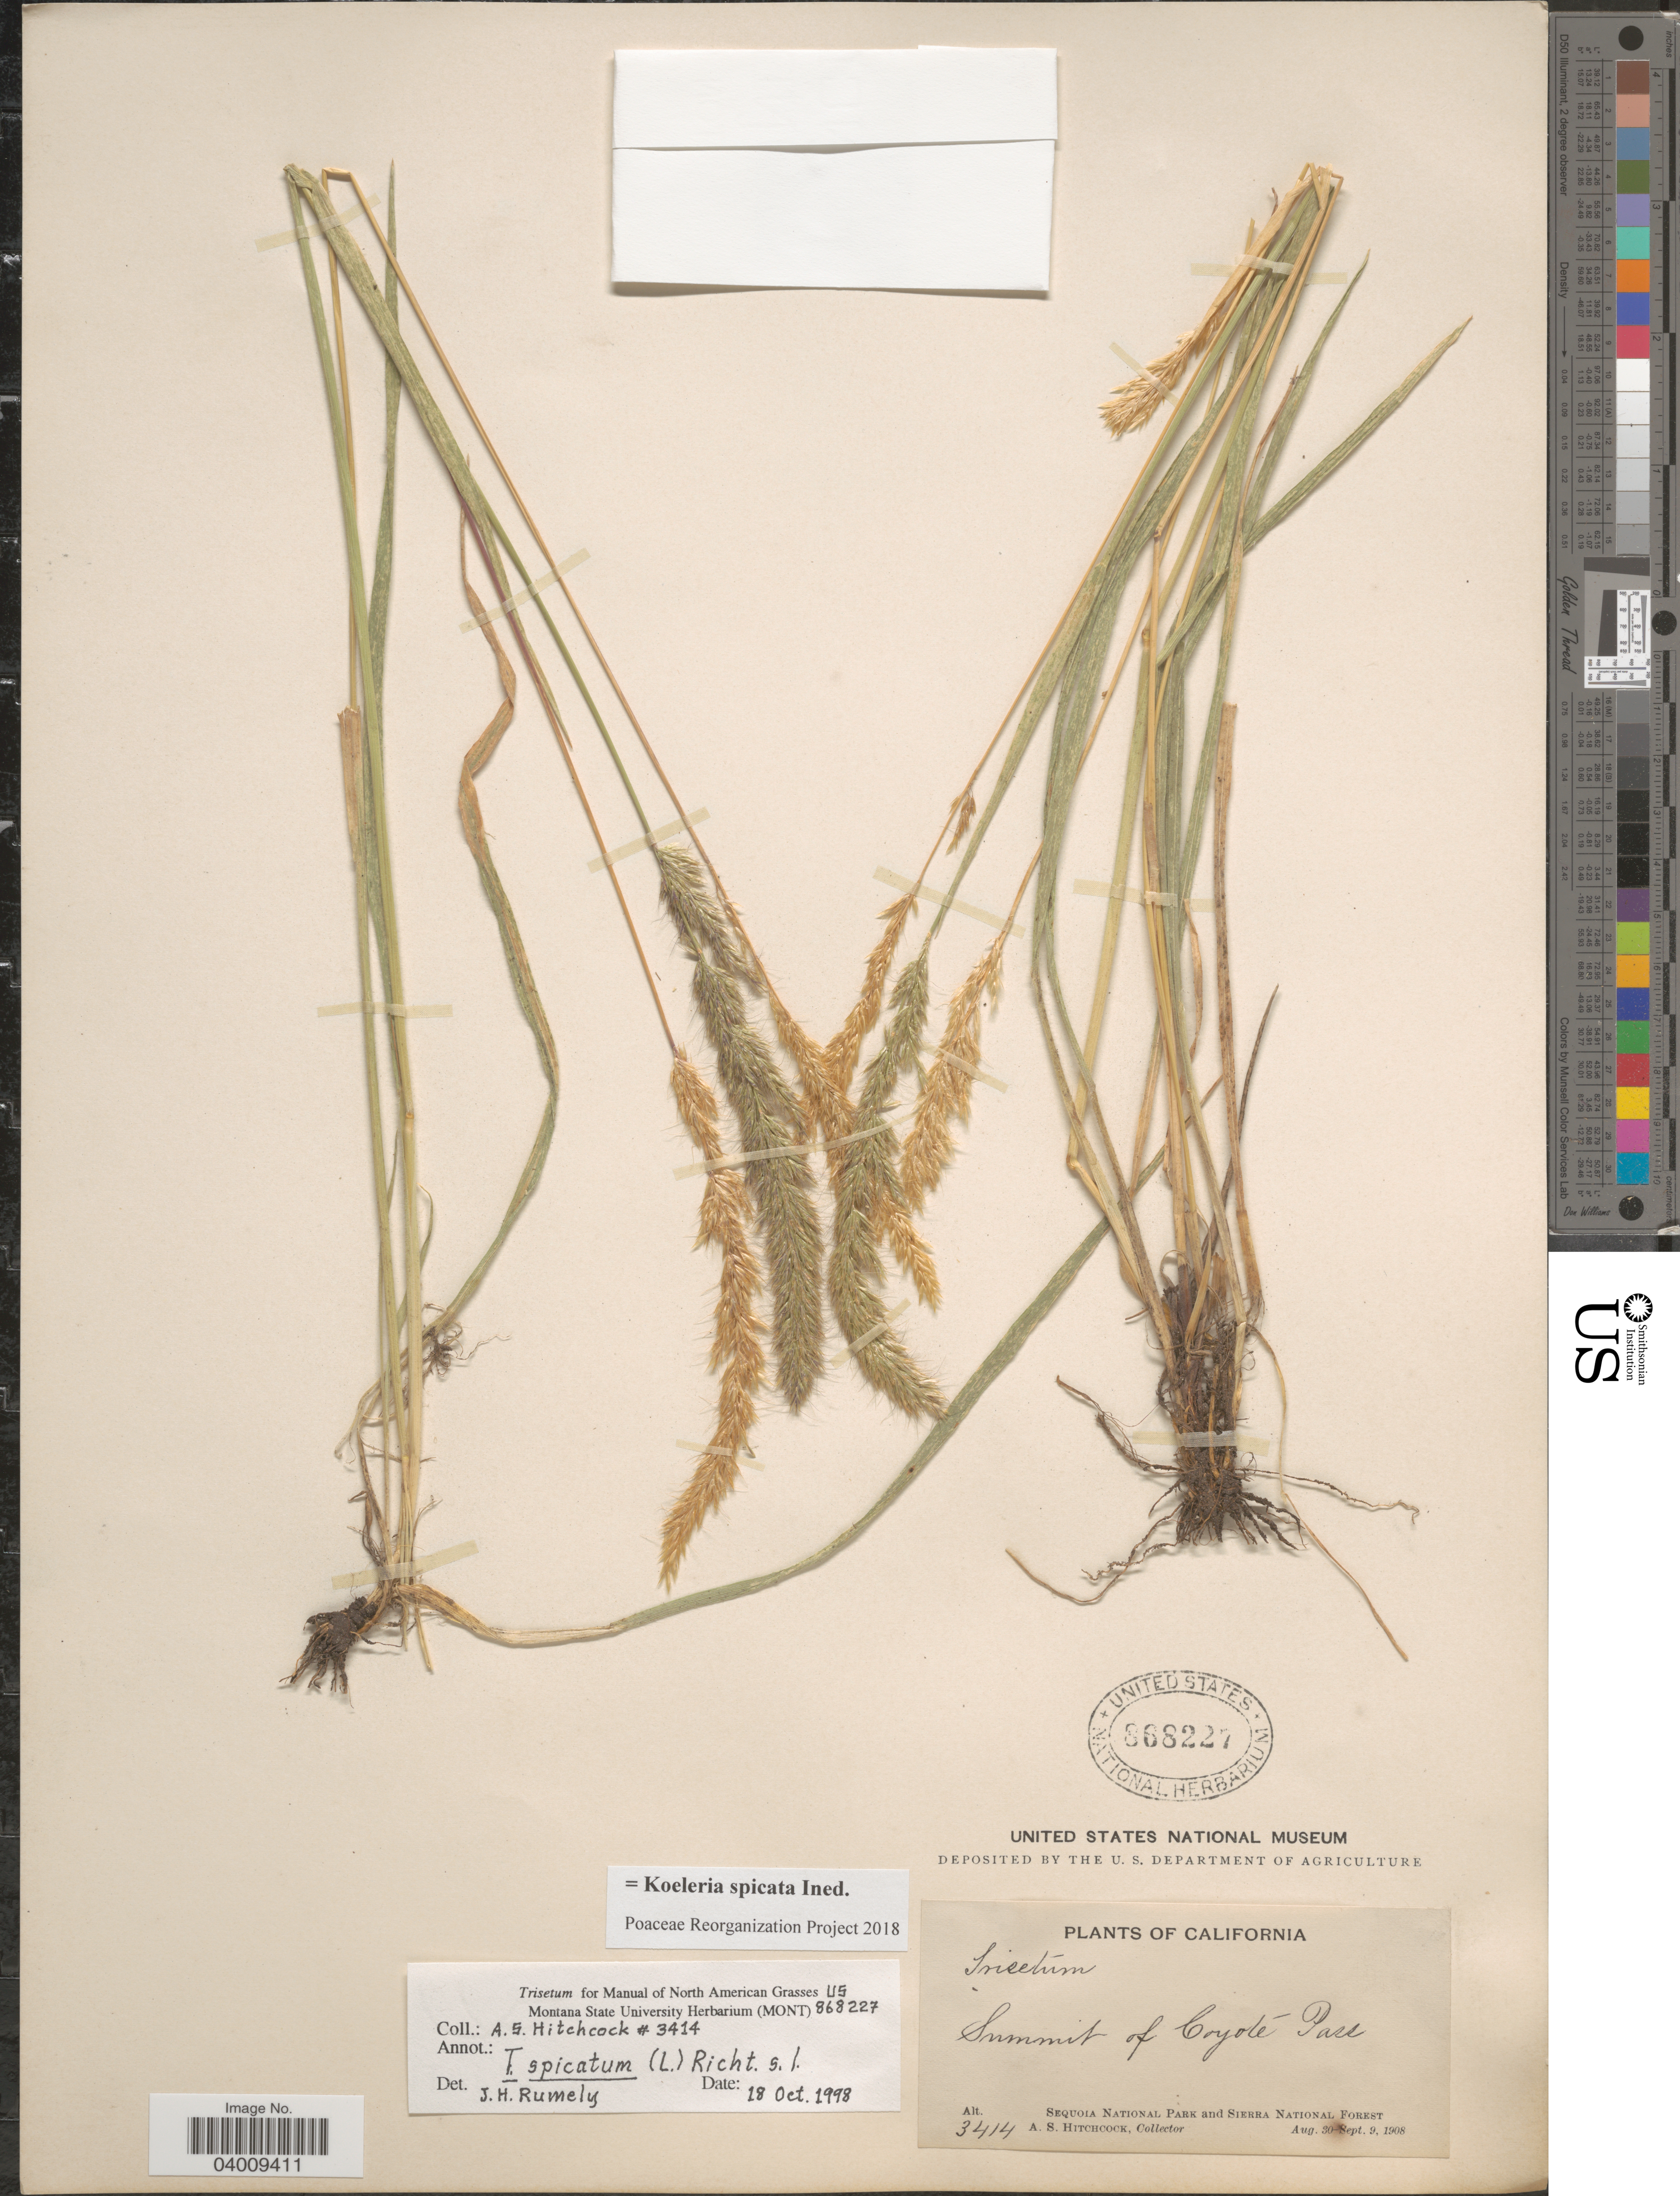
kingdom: Plantae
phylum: Tracheophyta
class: Liliopsida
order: Poales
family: Poaceae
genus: Koeleria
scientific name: Koeleria spicata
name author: (L.) Barberá et al.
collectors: A. S. Hitchcock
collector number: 3414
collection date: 1908-08-30/1908-09-09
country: United States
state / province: California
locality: Summit of Coyote Pass. Sequoia National Park and Sierra National Forest.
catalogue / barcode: US 868227